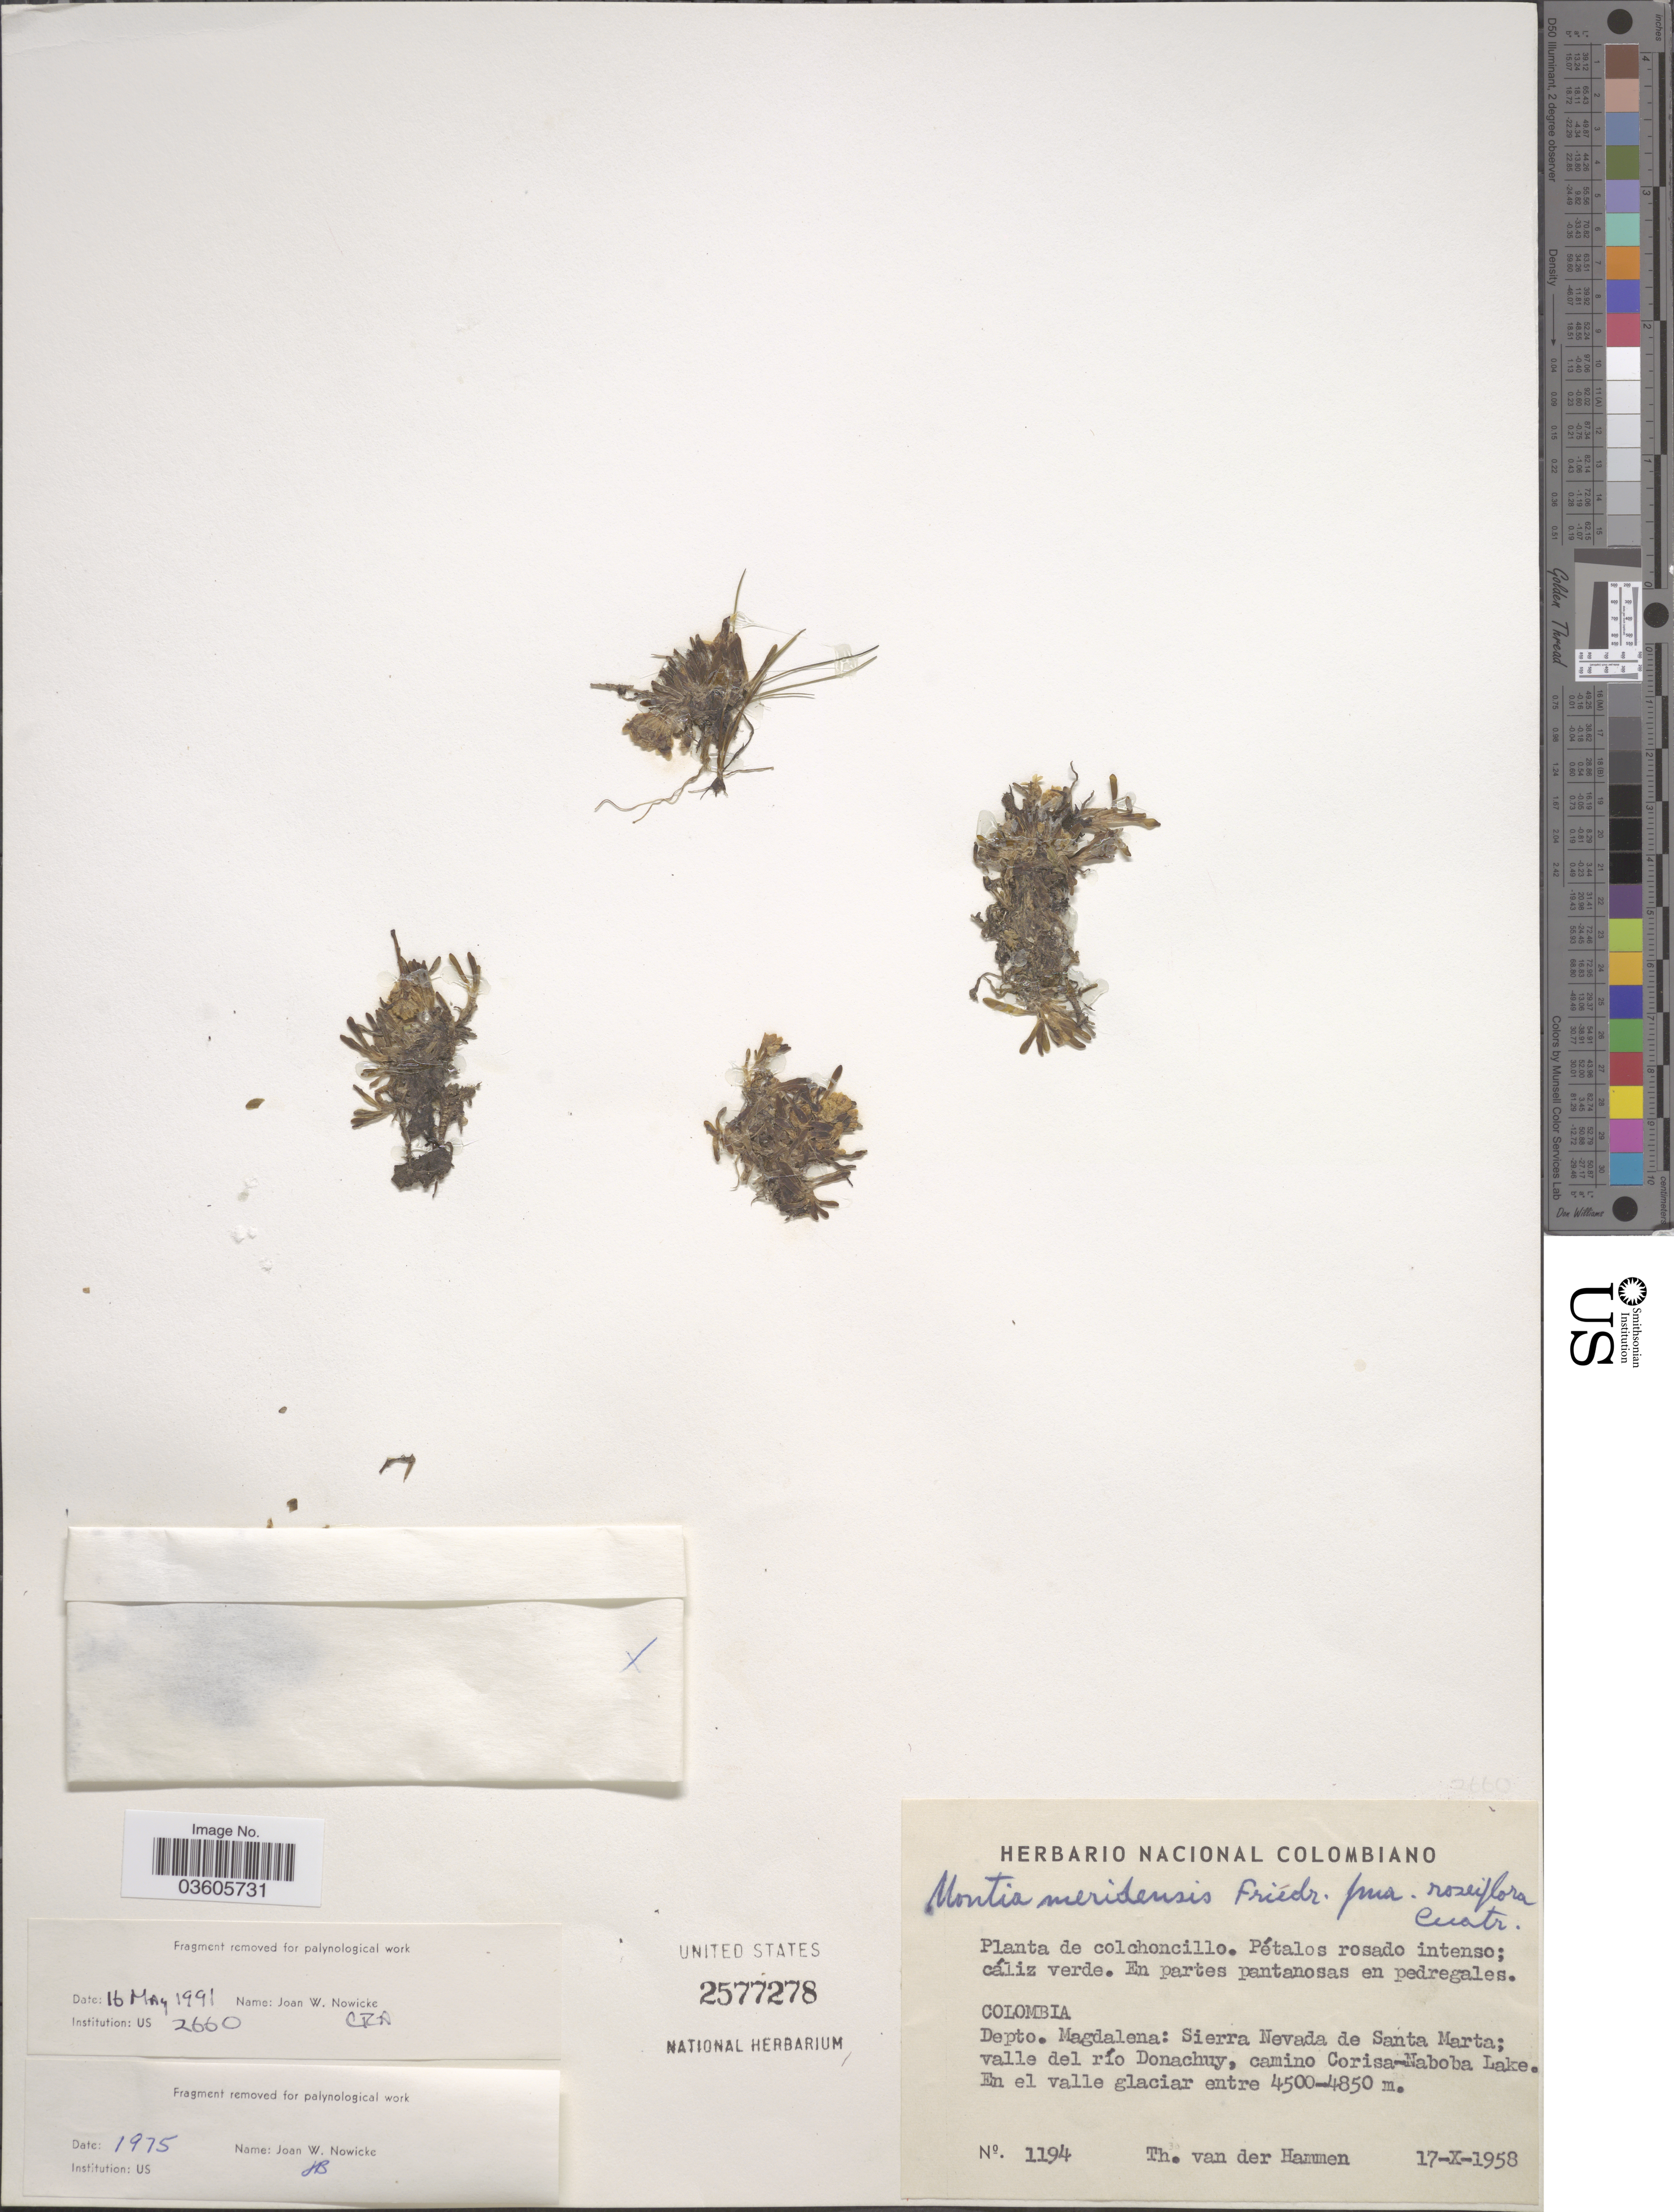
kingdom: Plantae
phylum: Tracheophyta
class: Magnoliopsida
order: Caryophyllales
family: Montiaceae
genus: Montia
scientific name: Montia meridensis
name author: Friedrich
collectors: T. Van der Hammen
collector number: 1194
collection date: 1958-10-17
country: Colombia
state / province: Magdalena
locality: Depto. Magdalena: Sierra Nevada de Santa Marta; valle del río Donanchuy, camino Corisa-Noboba Lake.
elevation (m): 4500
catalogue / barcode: US 2577278